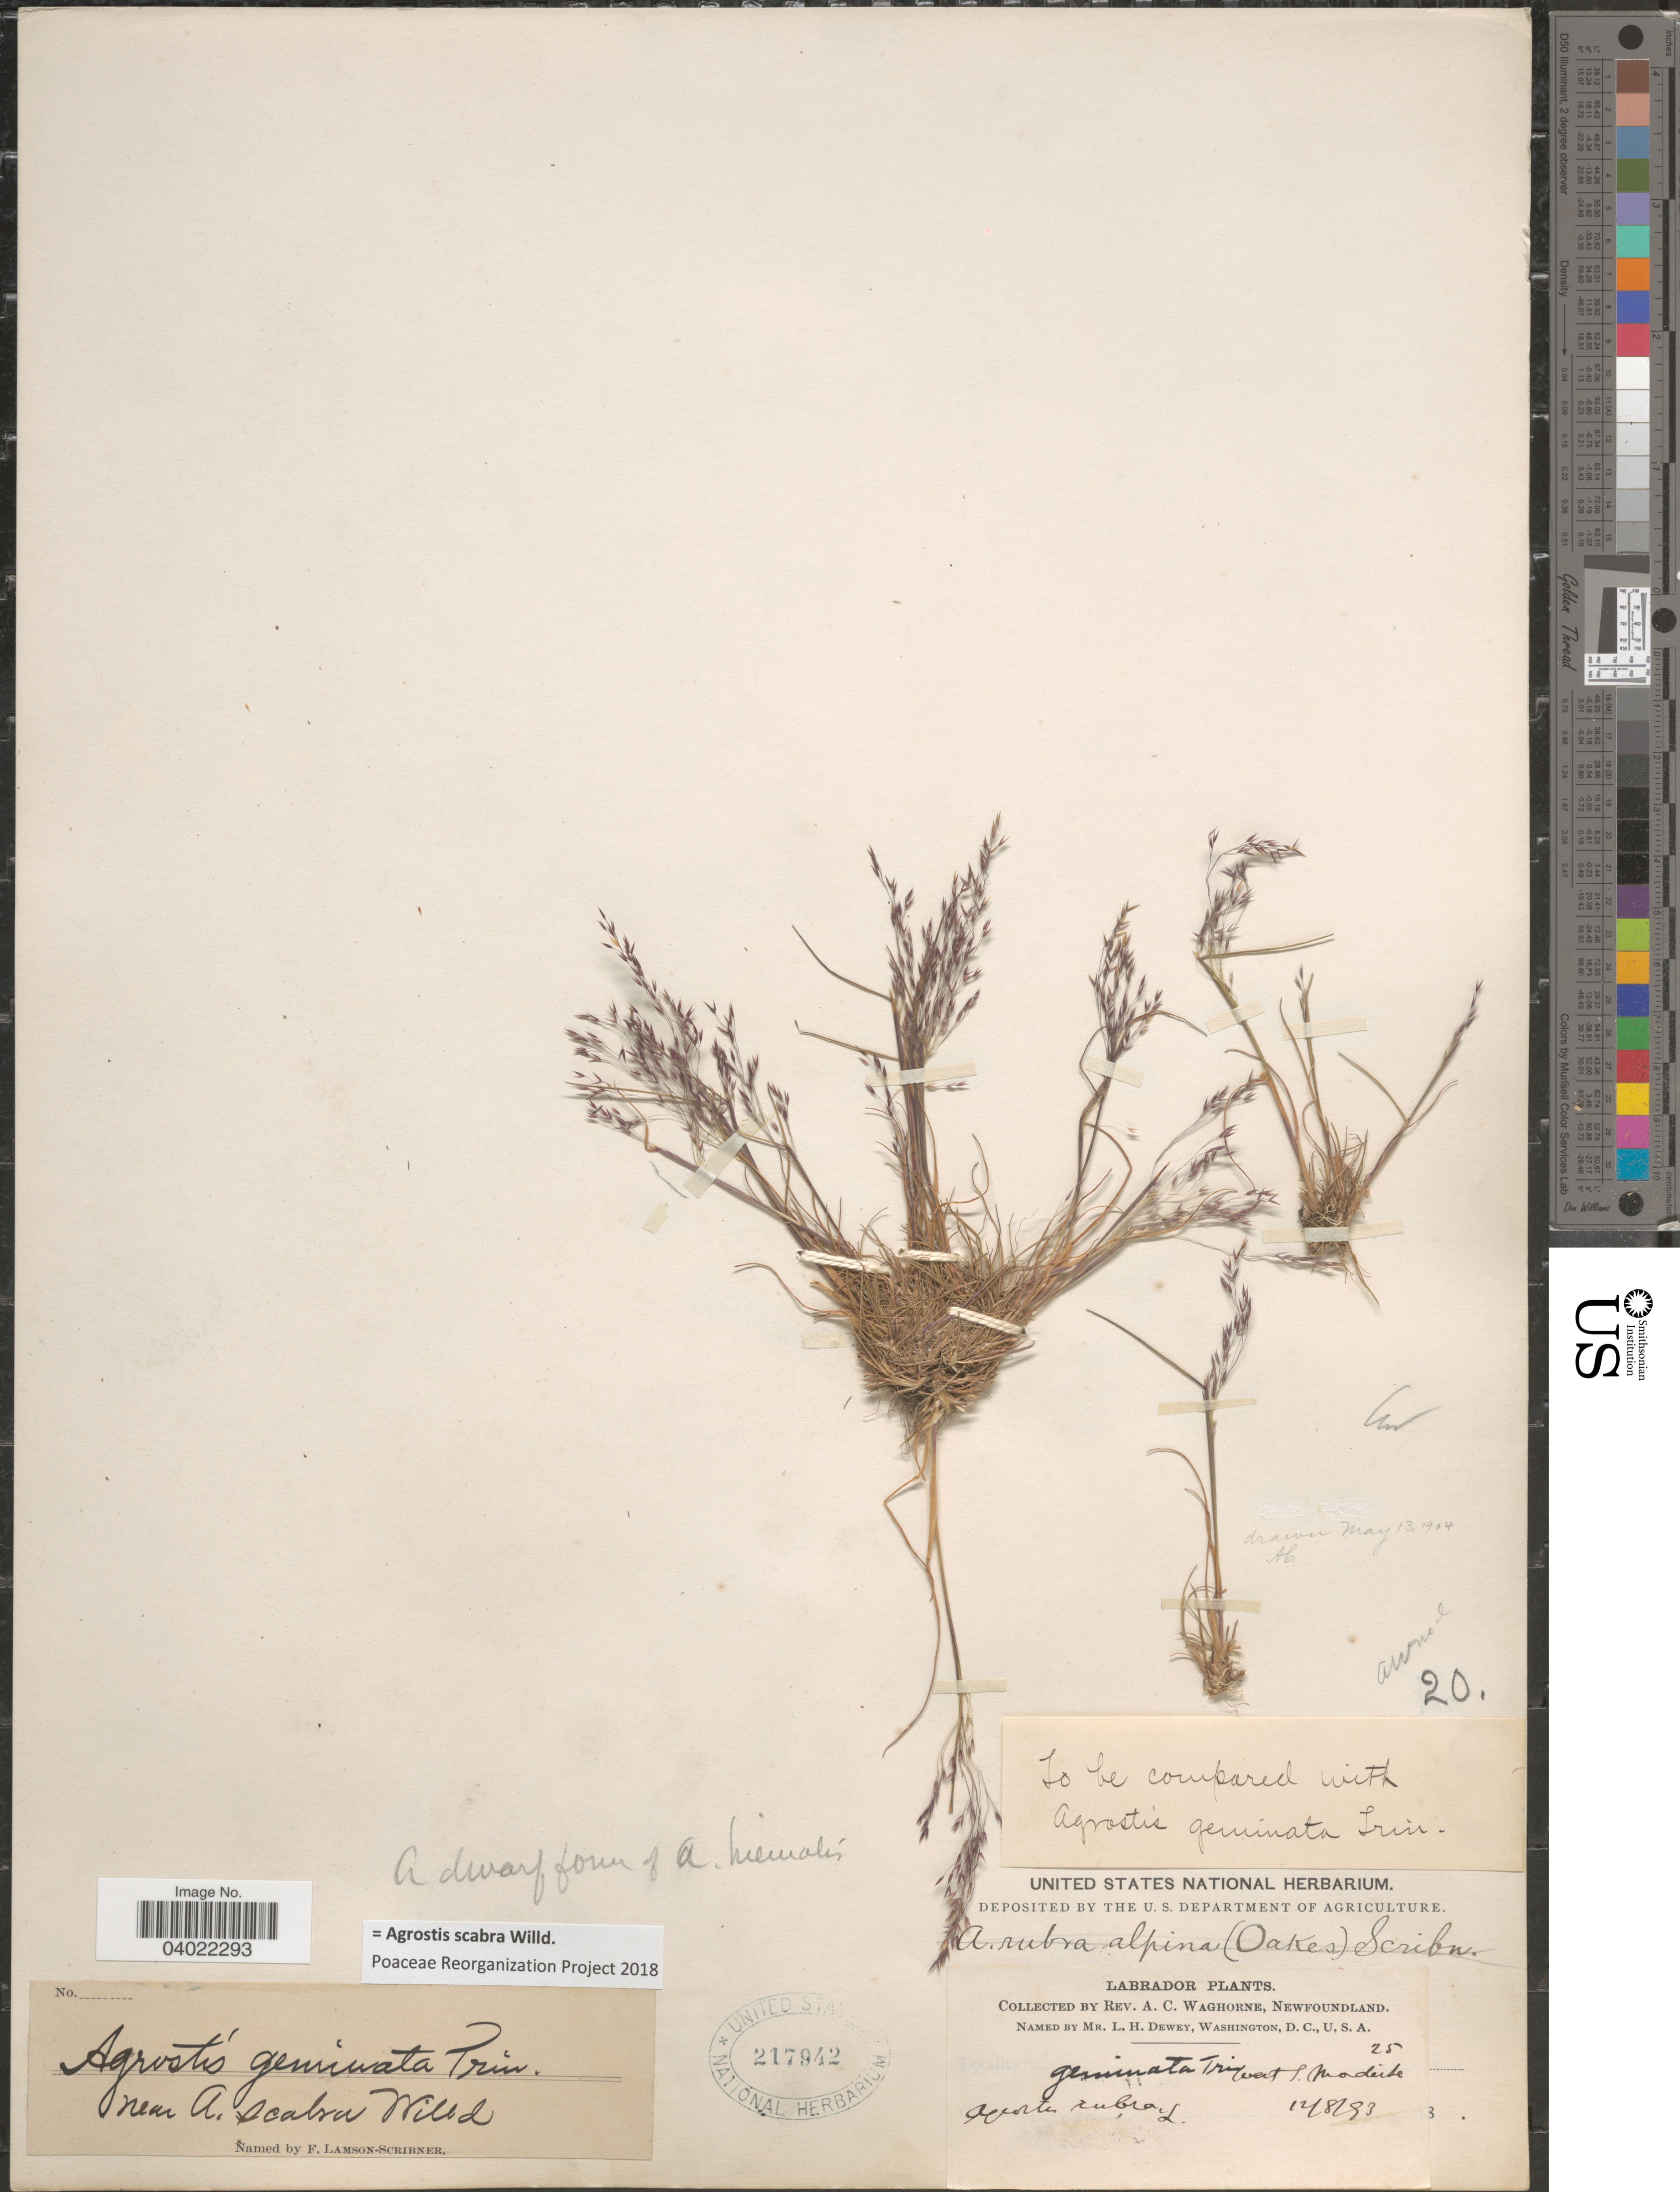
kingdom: Plantae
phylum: Tracheophyta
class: Liliopsida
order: Poales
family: Poaceae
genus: Agrostis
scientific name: Agrostis scabra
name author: Willd.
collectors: A. Waghorne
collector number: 25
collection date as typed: Transcribed d/m/y: 12/8/93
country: Canada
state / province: Newfoundland and Labrador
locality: Labrador.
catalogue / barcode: US 217942